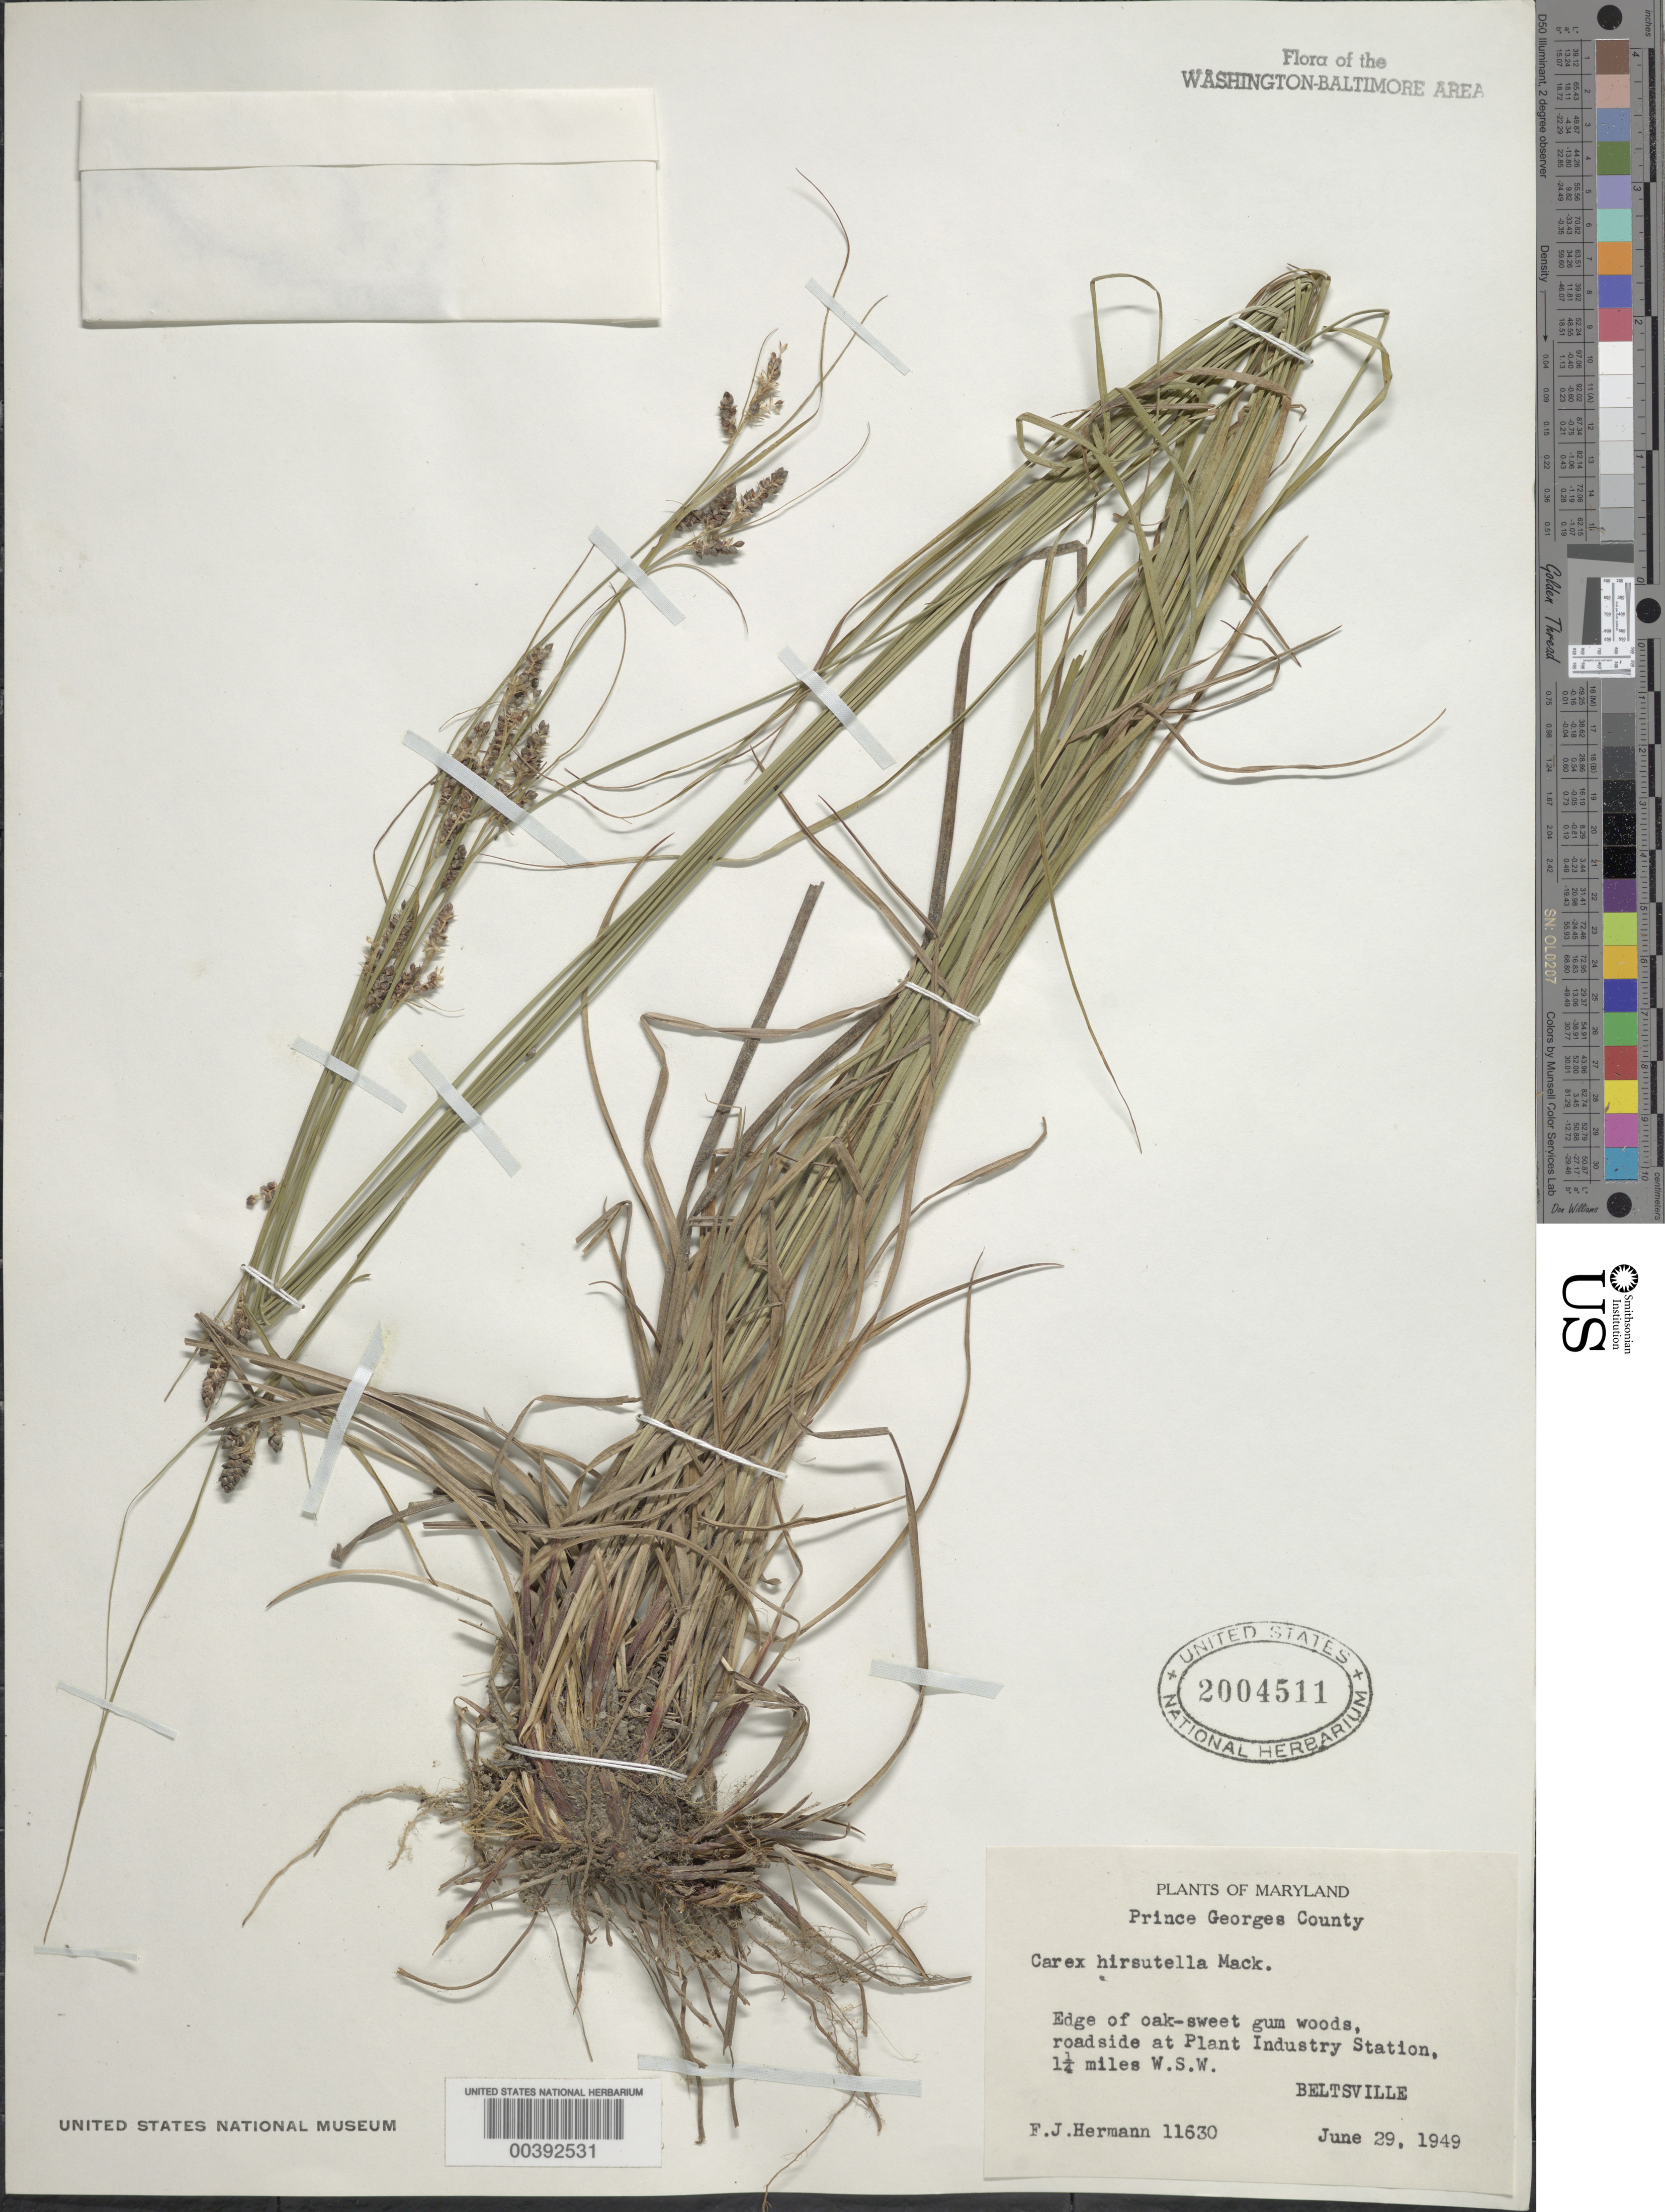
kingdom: Plantae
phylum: Tracheophyta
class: Liliopsida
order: Poales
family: Cyperaceae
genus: Carex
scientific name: Carex hirsutella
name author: Mack.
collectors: F. J. Hermann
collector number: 11630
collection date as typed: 29 Jun 1949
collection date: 1949-06-29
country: United States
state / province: Maryland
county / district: Prince George's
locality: Plant Industry Station, Beltsville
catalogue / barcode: US 2004511